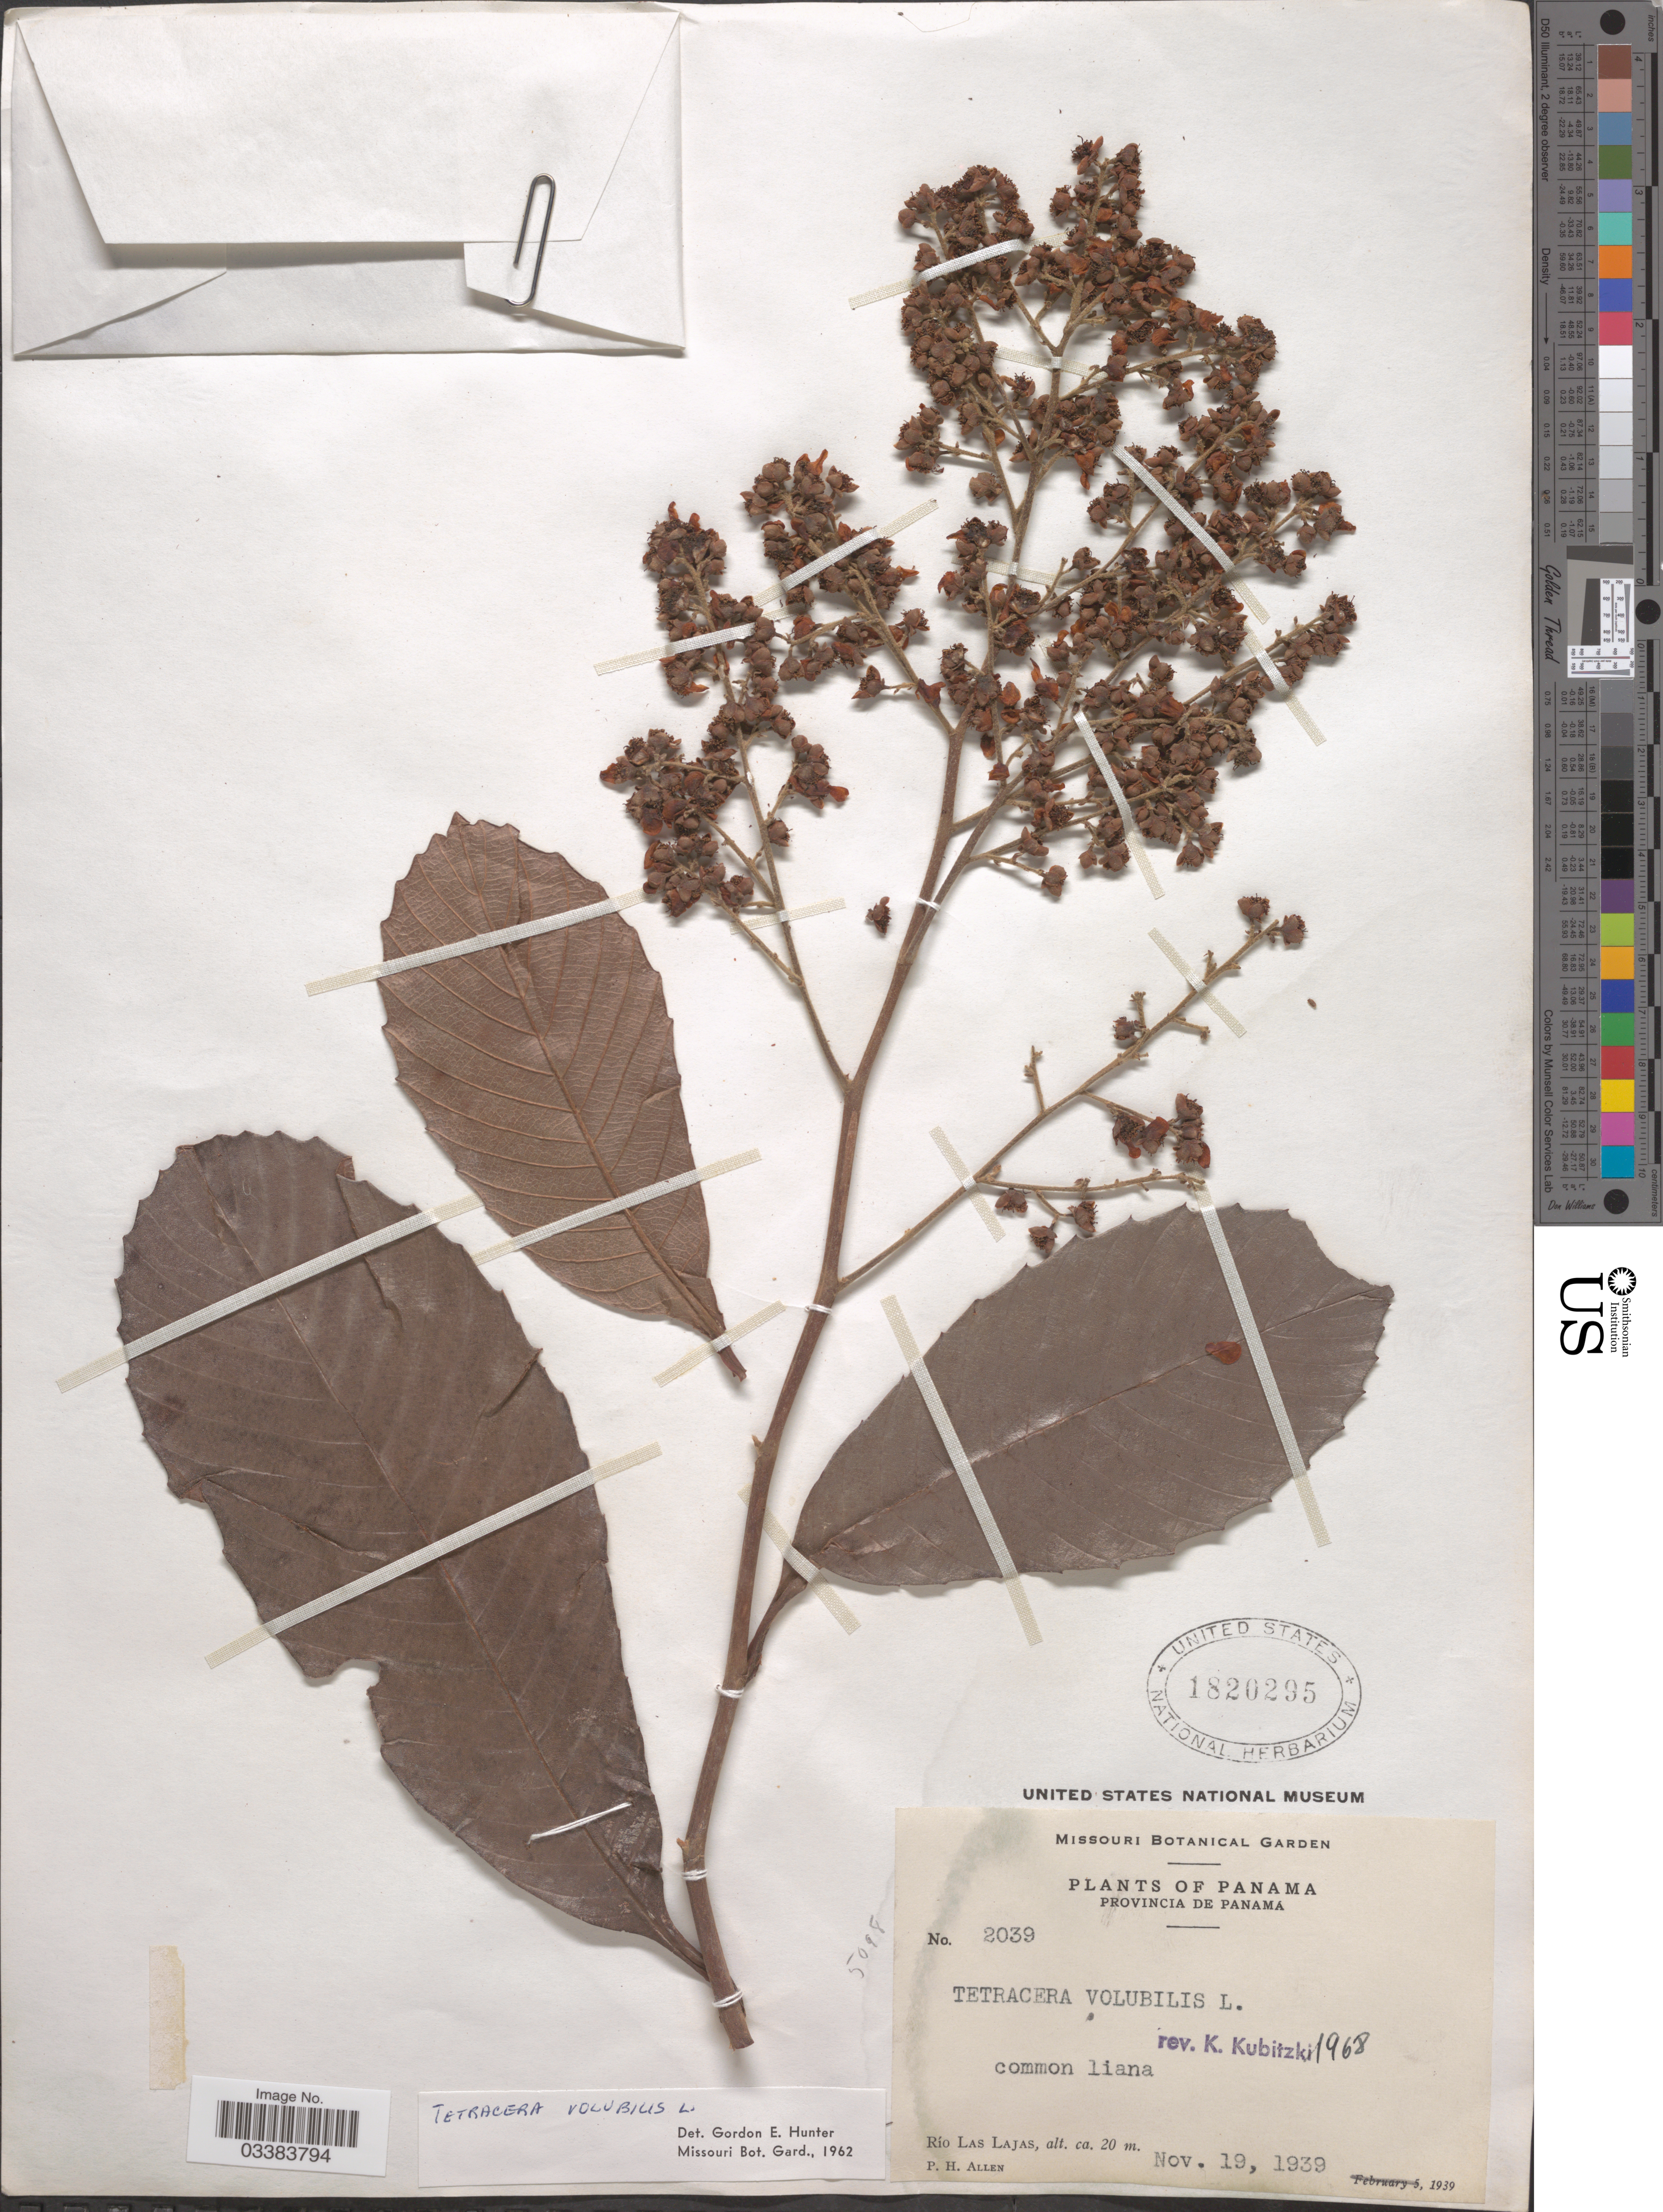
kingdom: Plantae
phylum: Tracheophyta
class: Magnoliopsida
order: Dilleniales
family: Dilleniaceae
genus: Tetracera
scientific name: Tetracera volubilis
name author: L.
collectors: P. H. Allen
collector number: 2039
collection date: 1939-11-19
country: Panama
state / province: Panamá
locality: Río Las Lajas.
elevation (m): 20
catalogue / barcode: US 1820295